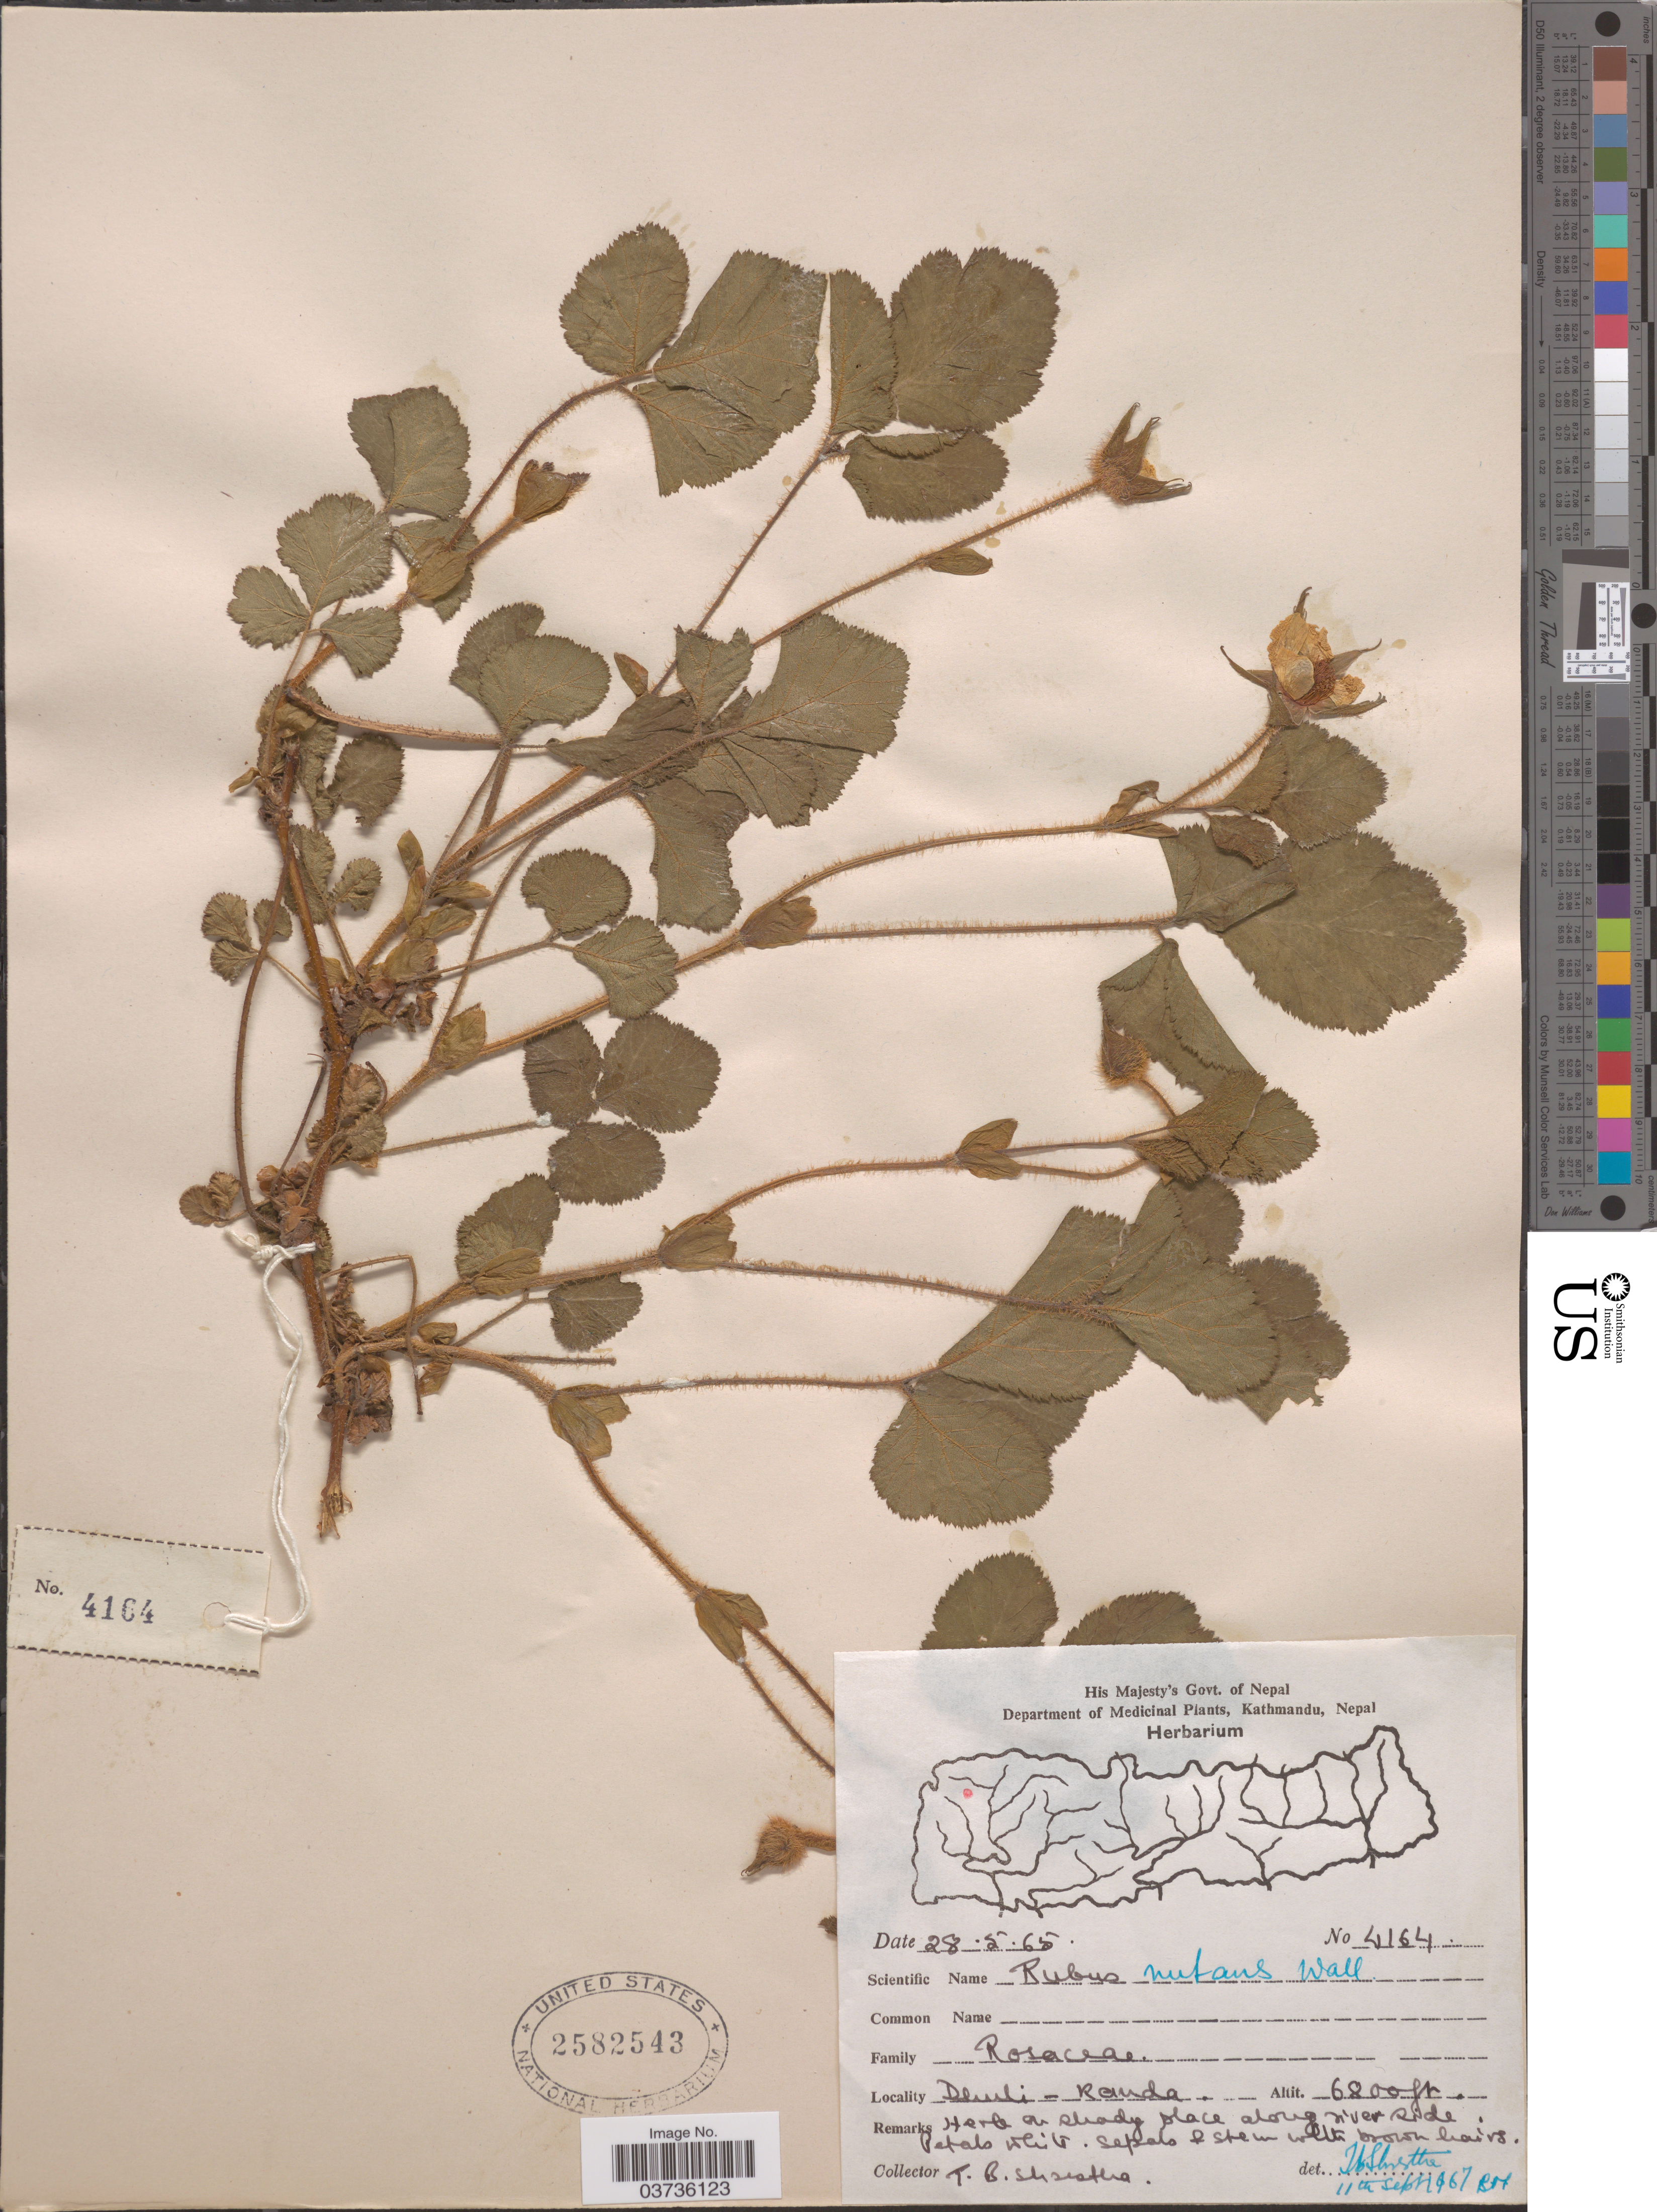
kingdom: Plantae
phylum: Tracheophyta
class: Magnoliopsida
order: Rosales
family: Rosaceae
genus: Rubus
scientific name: Rubus nutans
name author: Vest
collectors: T. B. Shrestha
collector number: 4164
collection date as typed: Transcribed d/m/y: 28/5/65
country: Nepal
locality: Dhuli-Randa.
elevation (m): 2073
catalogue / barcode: US 2582543